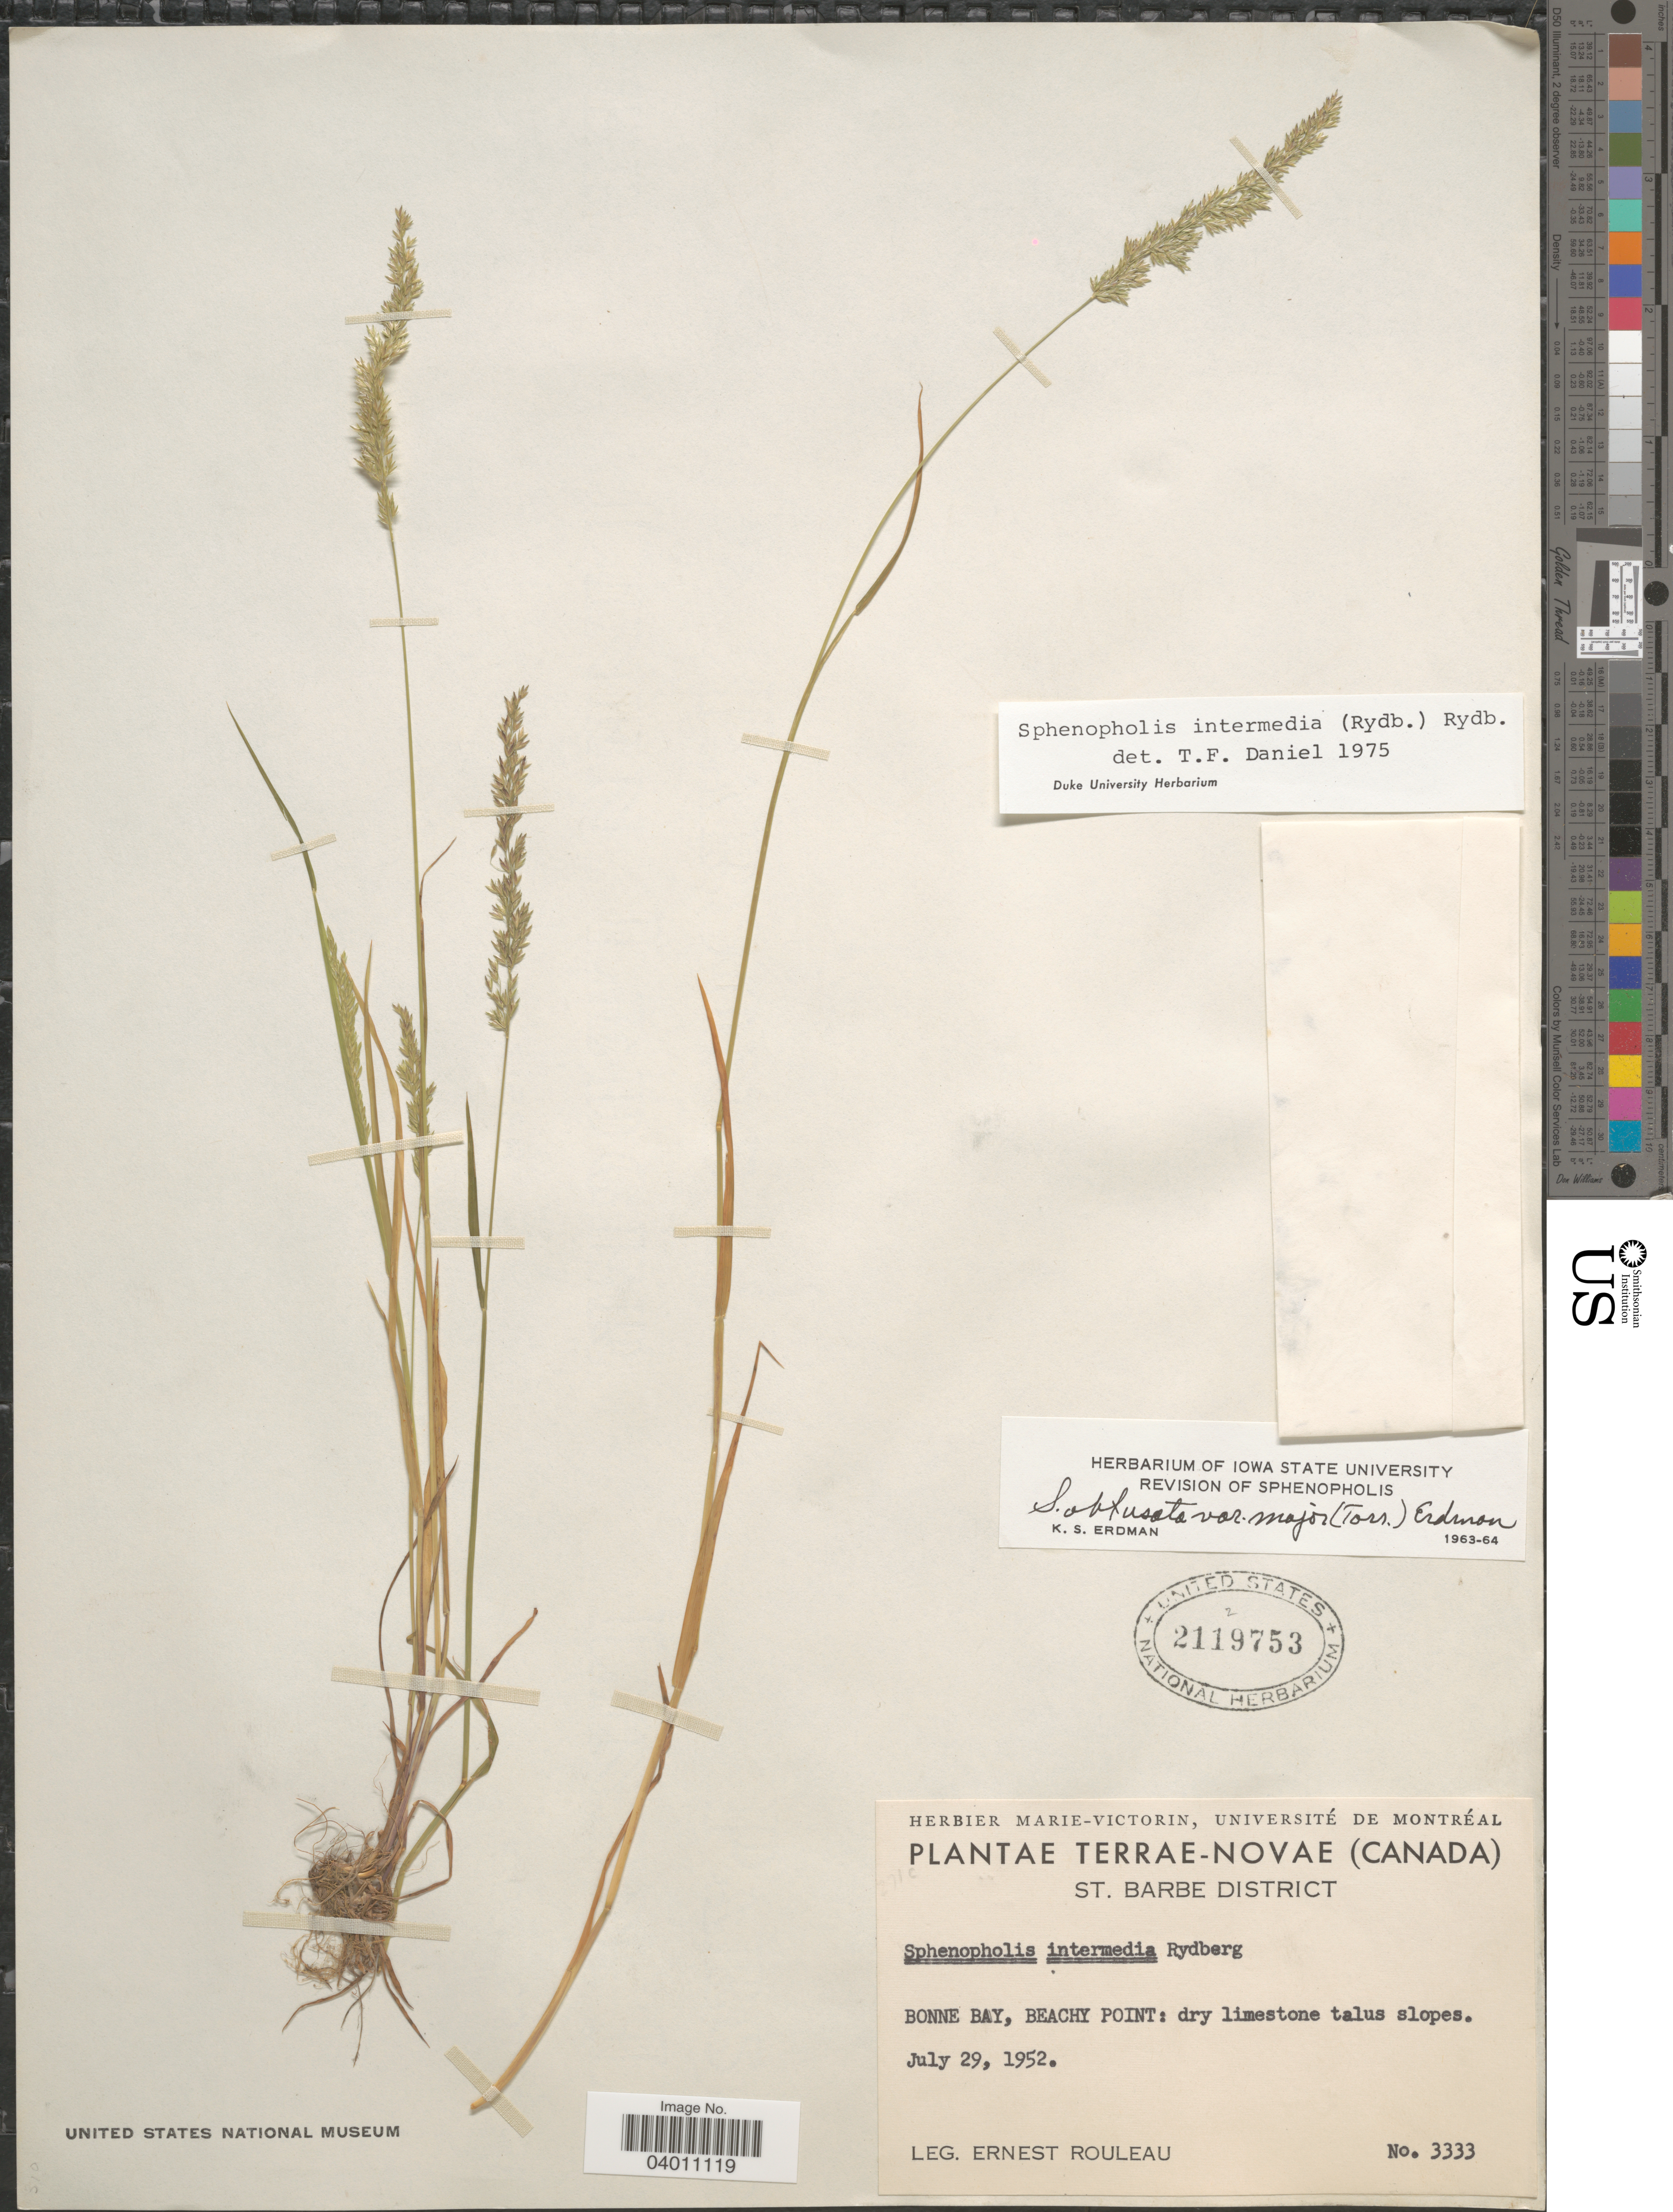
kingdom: Plantae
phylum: Tracheophyta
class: Liliopsida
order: Poales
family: Poaceae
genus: Sphenopholis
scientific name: Sphenopholis intermedia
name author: (Rydb.) Rydb.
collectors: J. Rouleau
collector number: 3333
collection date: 1952-07-29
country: Canada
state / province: Newfoundland and Labrador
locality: Terrae-Novae. St. Barre District. Bonne Bay, Beachy Point.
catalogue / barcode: US 2119753